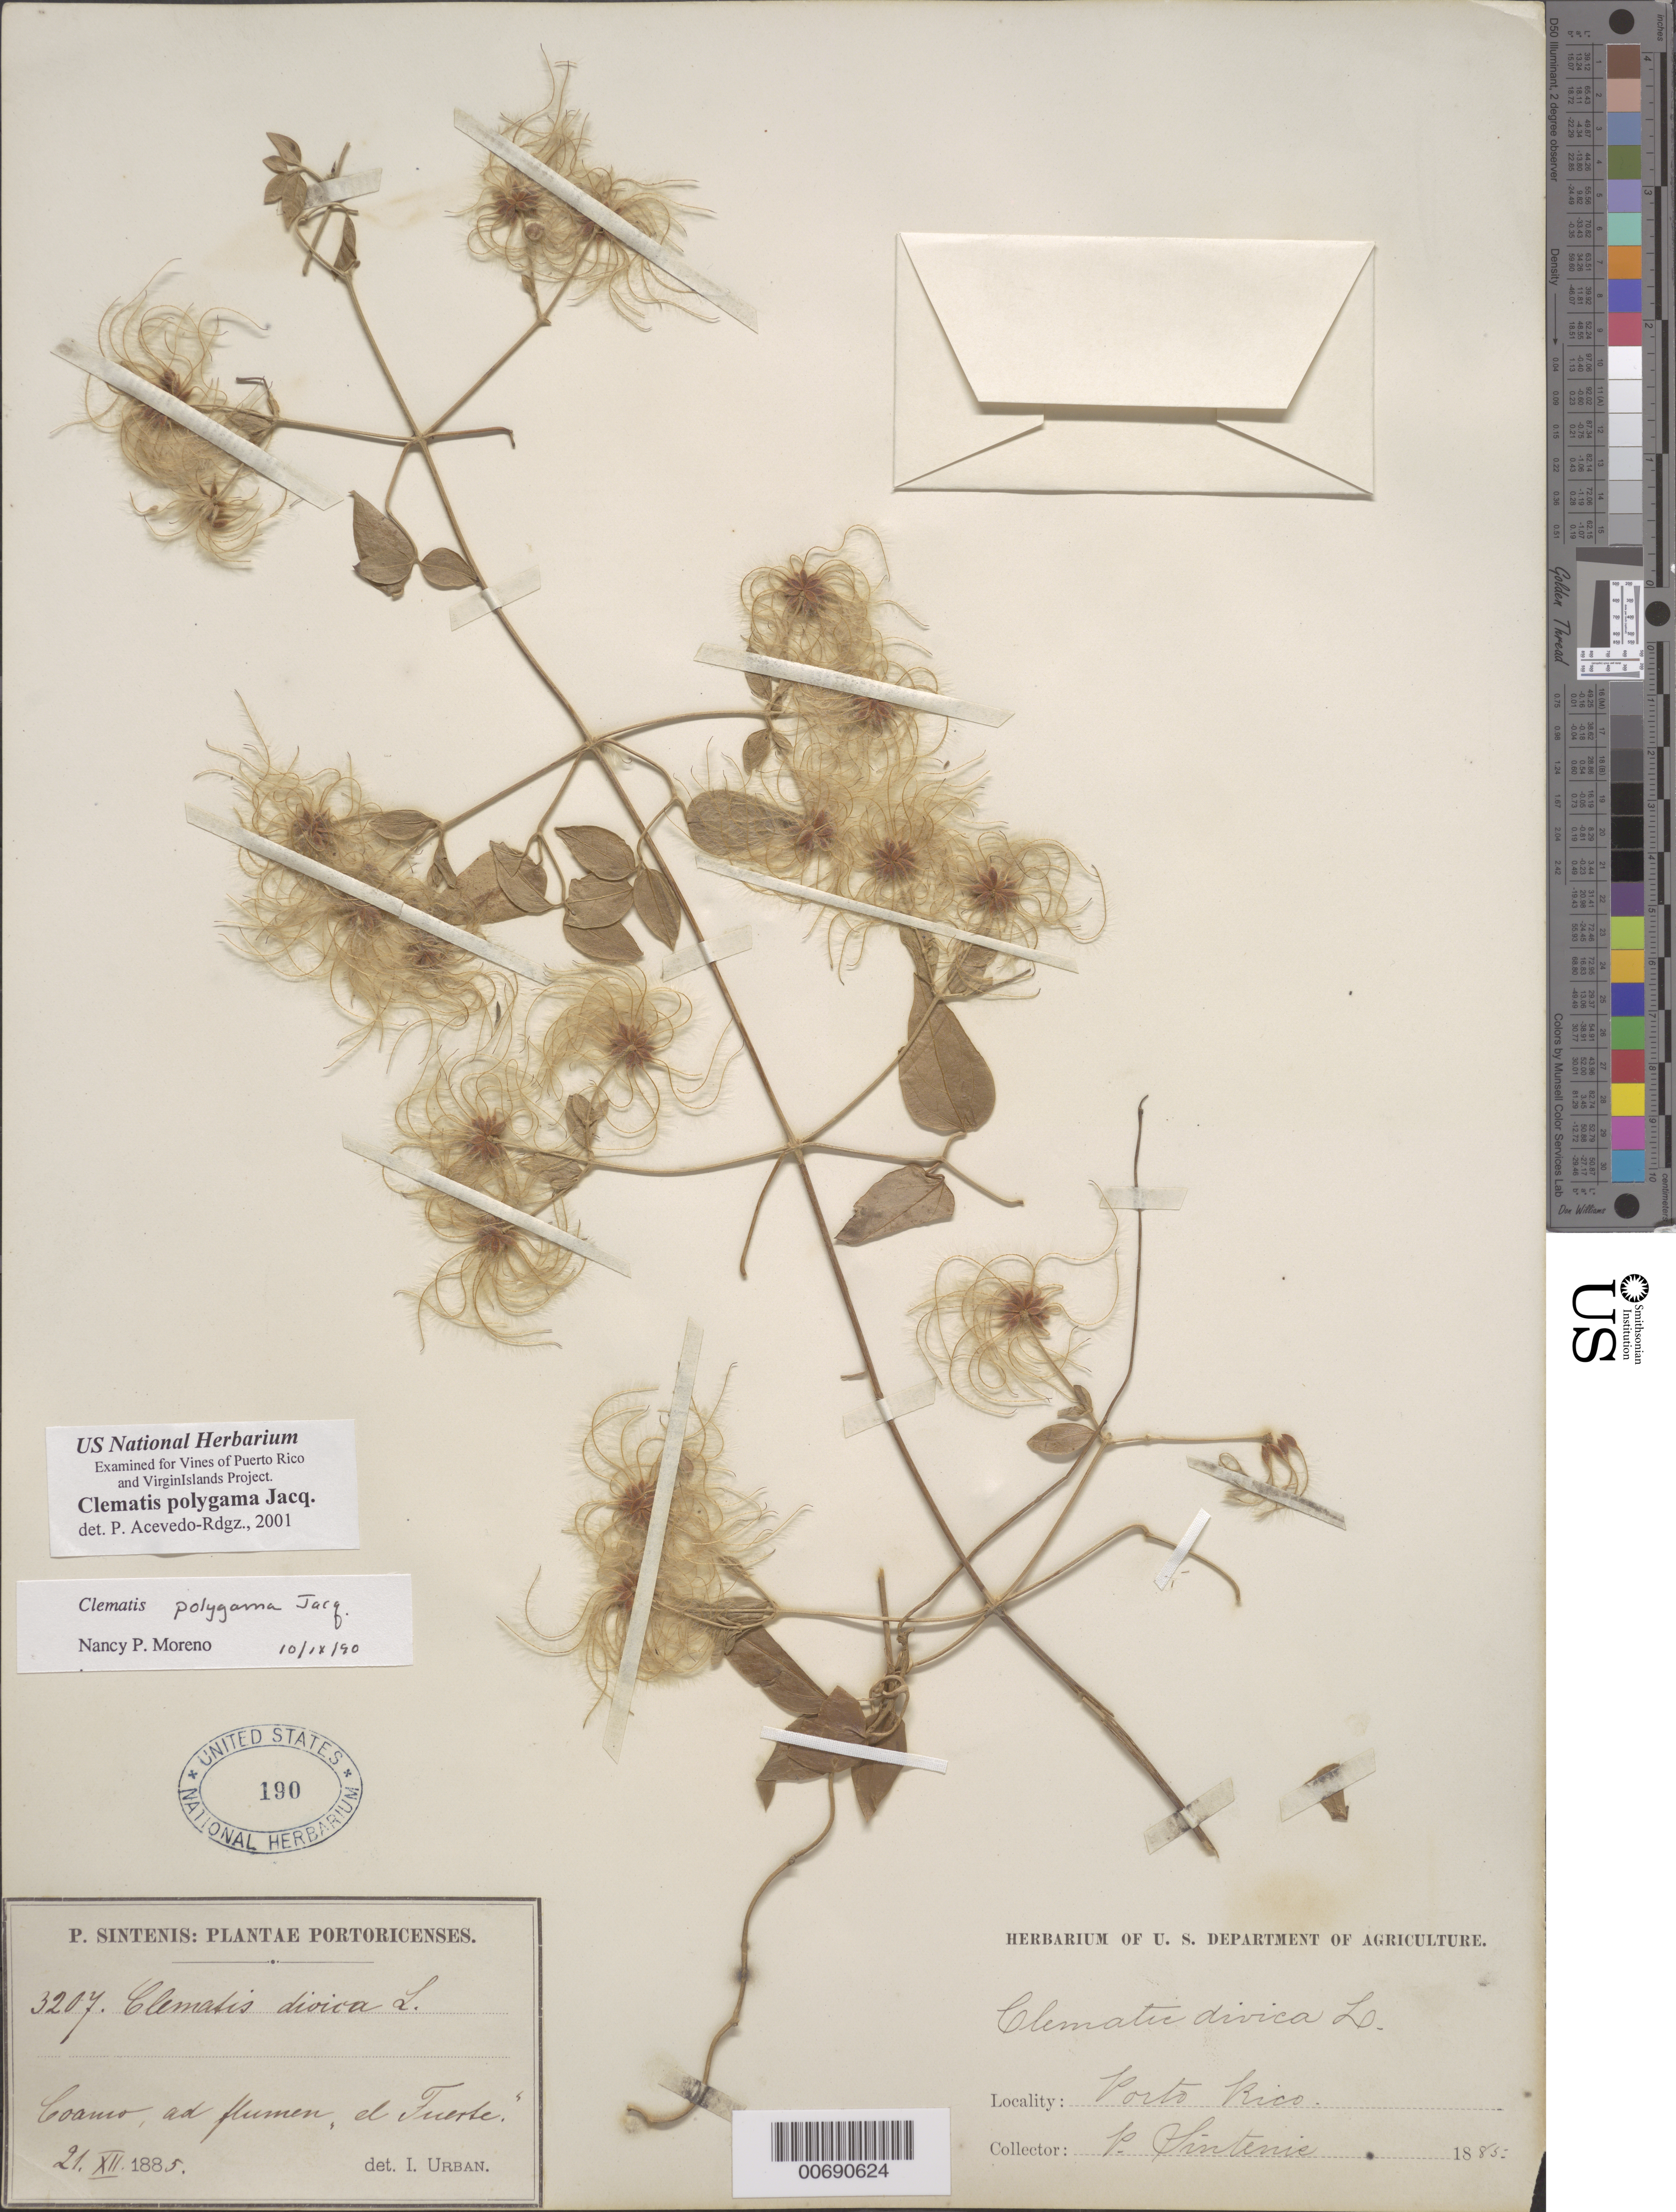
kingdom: Plantae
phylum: Tracheophyta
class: Magnoliopsida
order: Ranunculales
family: Ranunculaceae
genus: Clematis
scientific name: Clematis polygama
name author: Jacq.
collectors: P. Sintenis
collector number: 3207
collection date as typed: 21 Dec 1885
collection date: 1885-12-21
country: Puerto Rico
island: Greater Antilles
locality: Coamo, ad flumen el Fuerte.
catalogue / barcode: US 190